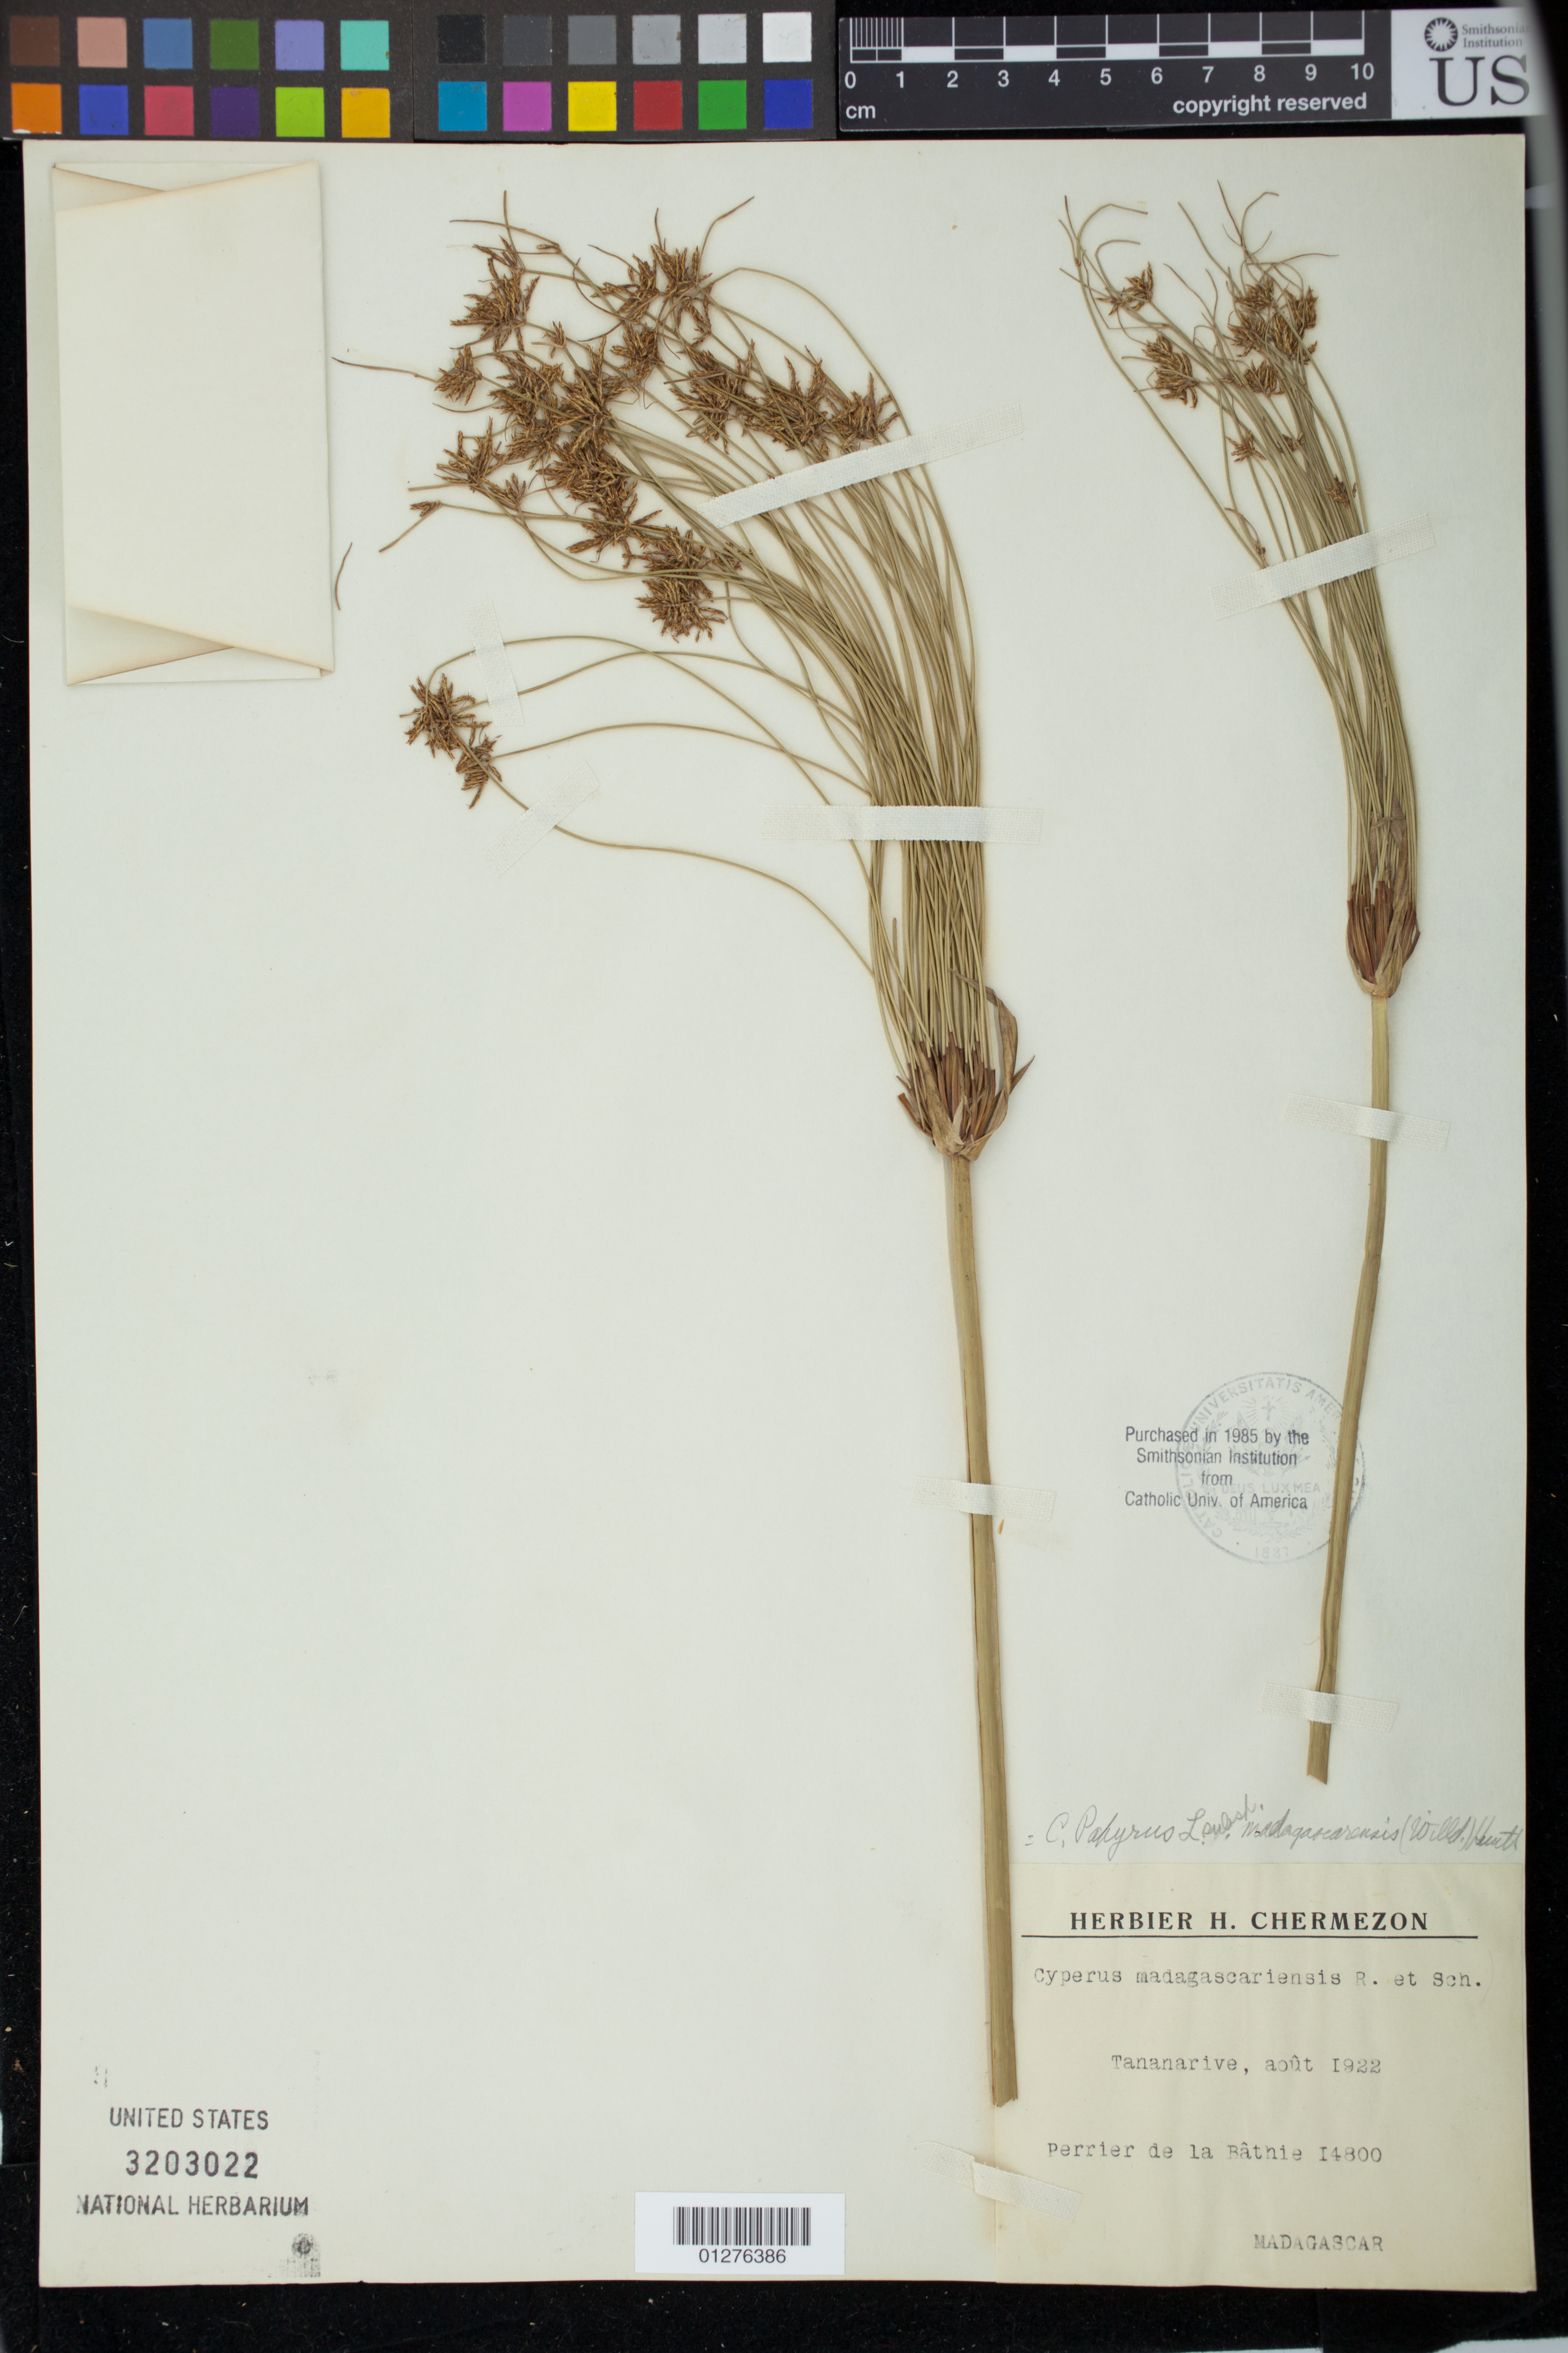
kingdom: Plantae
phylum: Tracheophyta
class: Liliopsida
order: Poales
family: Cyperaceae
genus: Cyperus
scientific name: Cyperus papyrus subsp. madagascariensis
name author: (Willd.) Kük.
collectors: H. Perrier de la Bâthie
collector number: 14800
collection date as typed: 1922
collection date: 1922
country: Madagascar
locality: Antananarivo, formerly French Tananarive.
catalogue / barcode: US 3203022